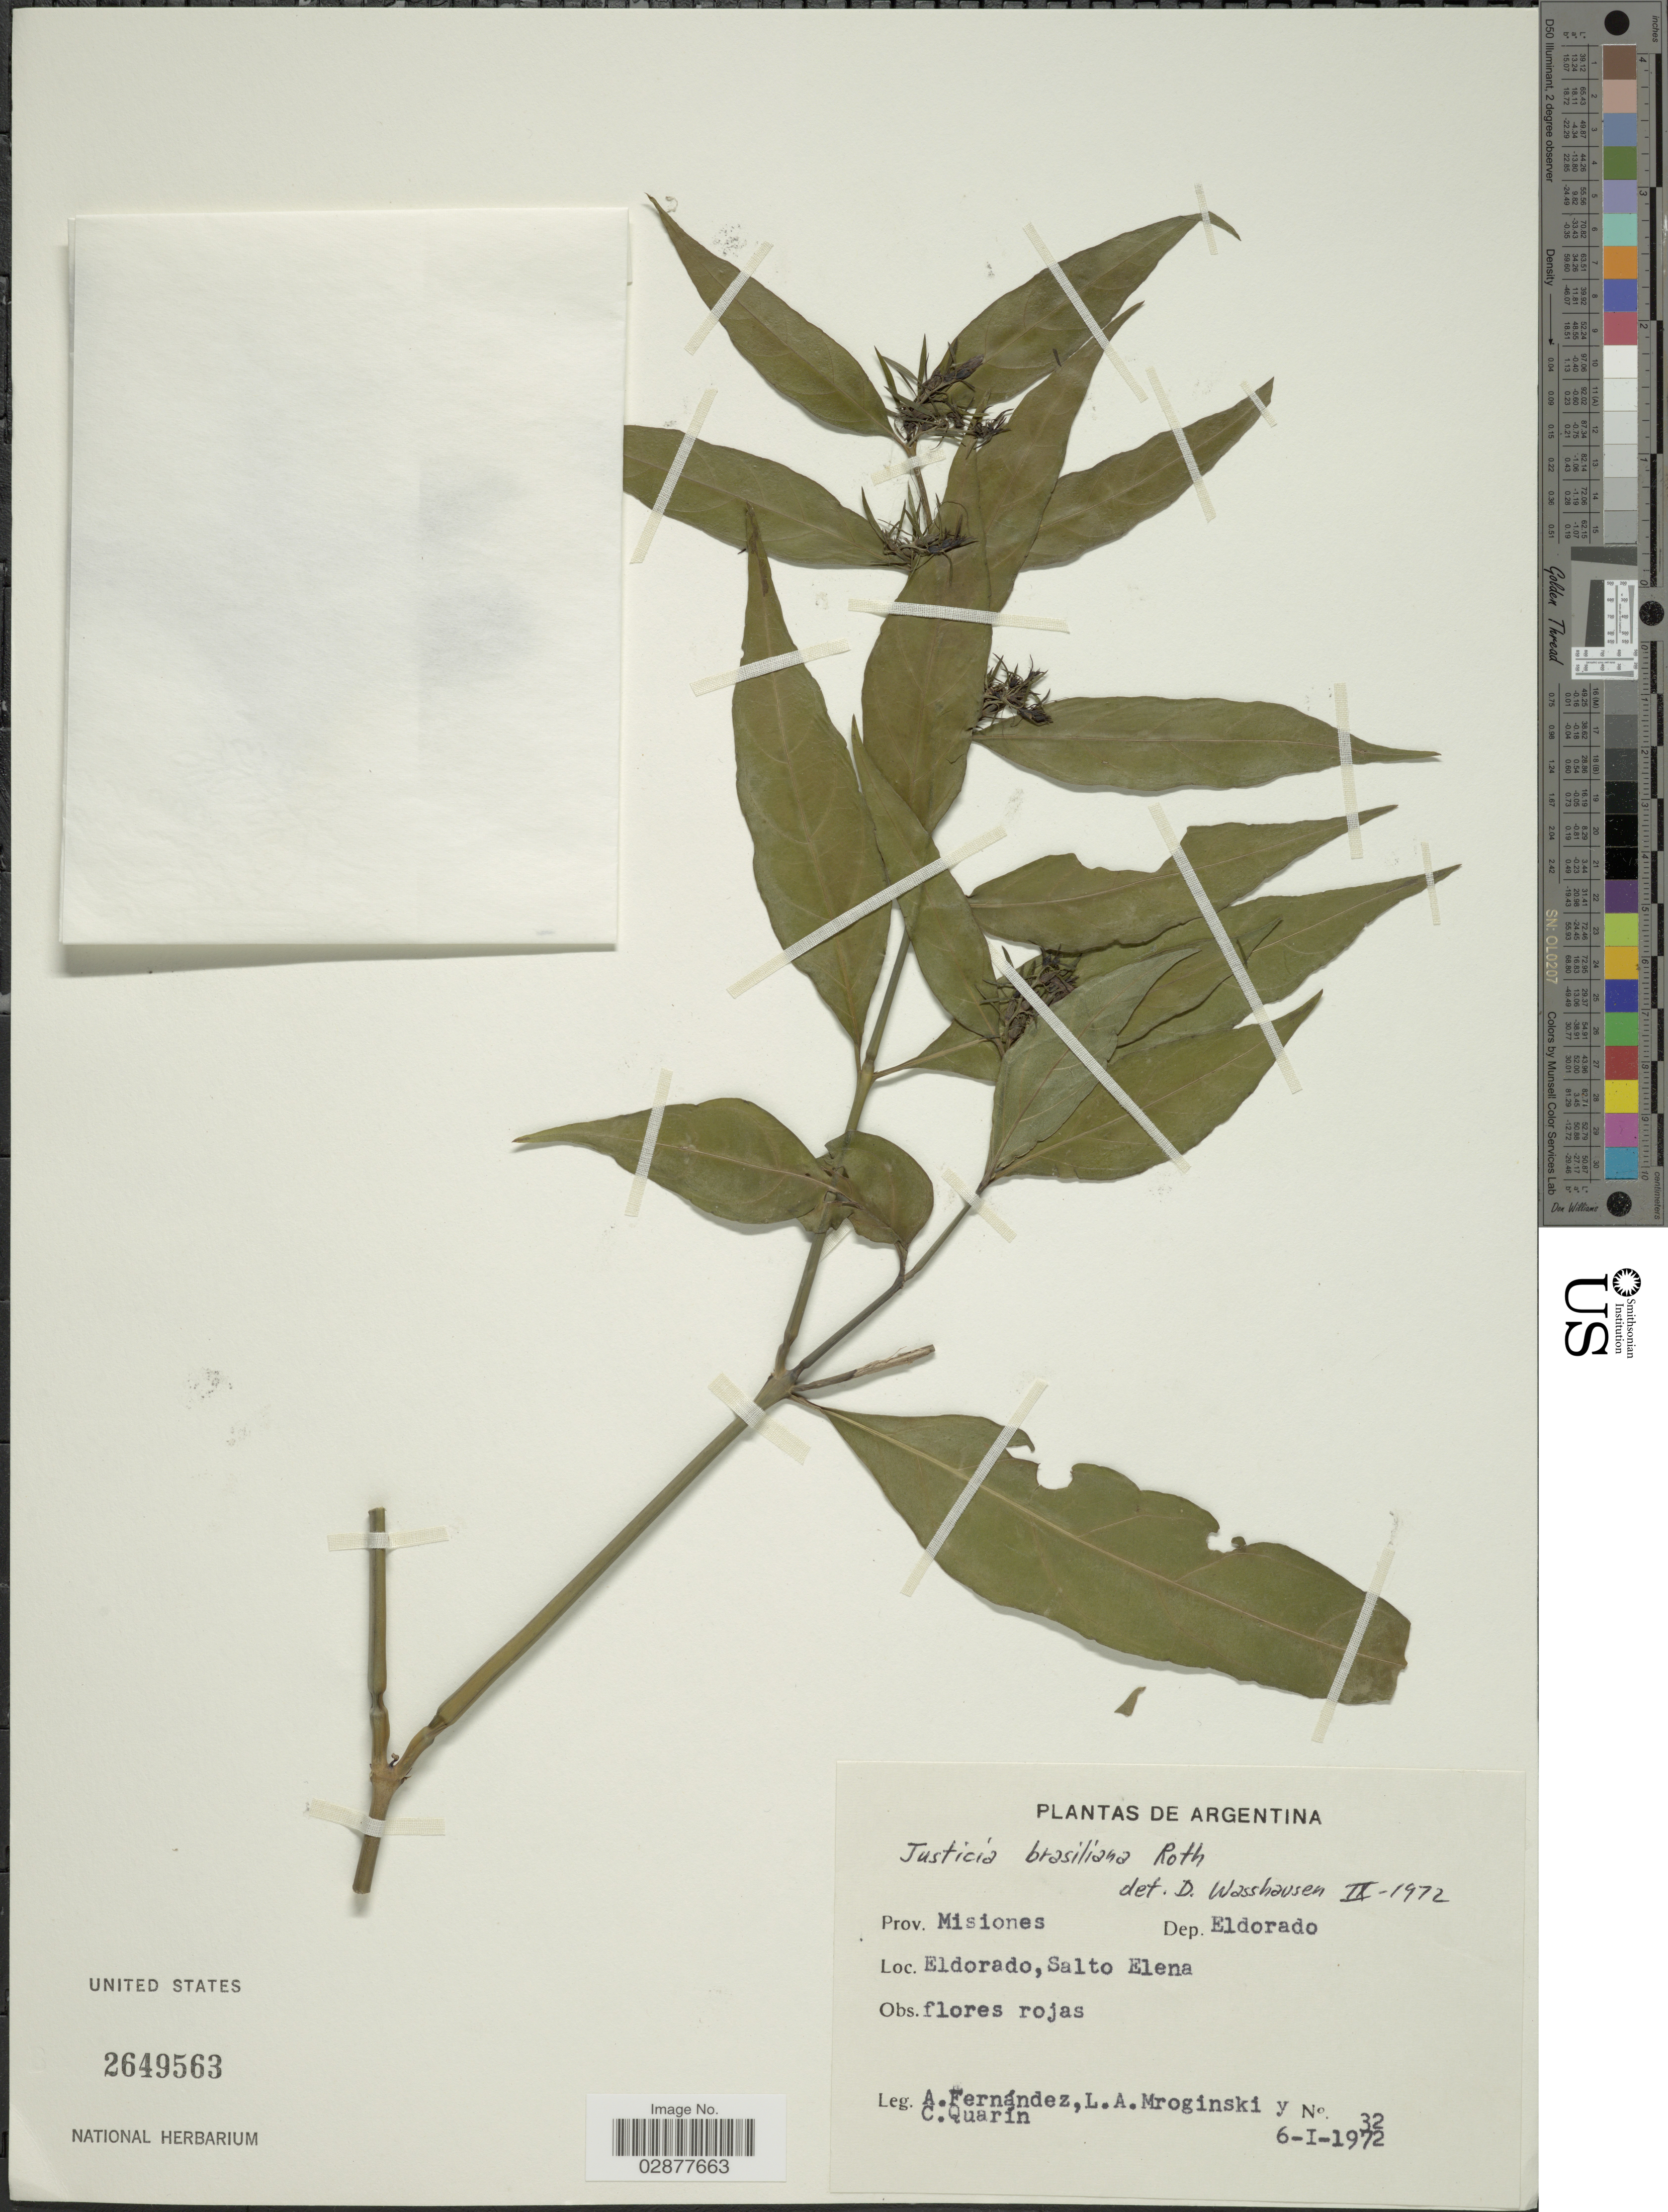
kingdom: Plantae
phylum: Tracheophyta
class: Magnoliopsida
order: Lamiales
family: Acanthaceae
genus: Justicia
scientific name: Justicia brasiliana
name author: Roth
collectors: A. Fernández, L. Mroginski & C. Quarín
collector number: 32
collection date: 1972-01-06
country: Argentina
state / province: Misiones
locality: Prov. Misiones, Dep. Eldorado. Eldorado, Salto Elena.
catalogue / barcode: US 2649563